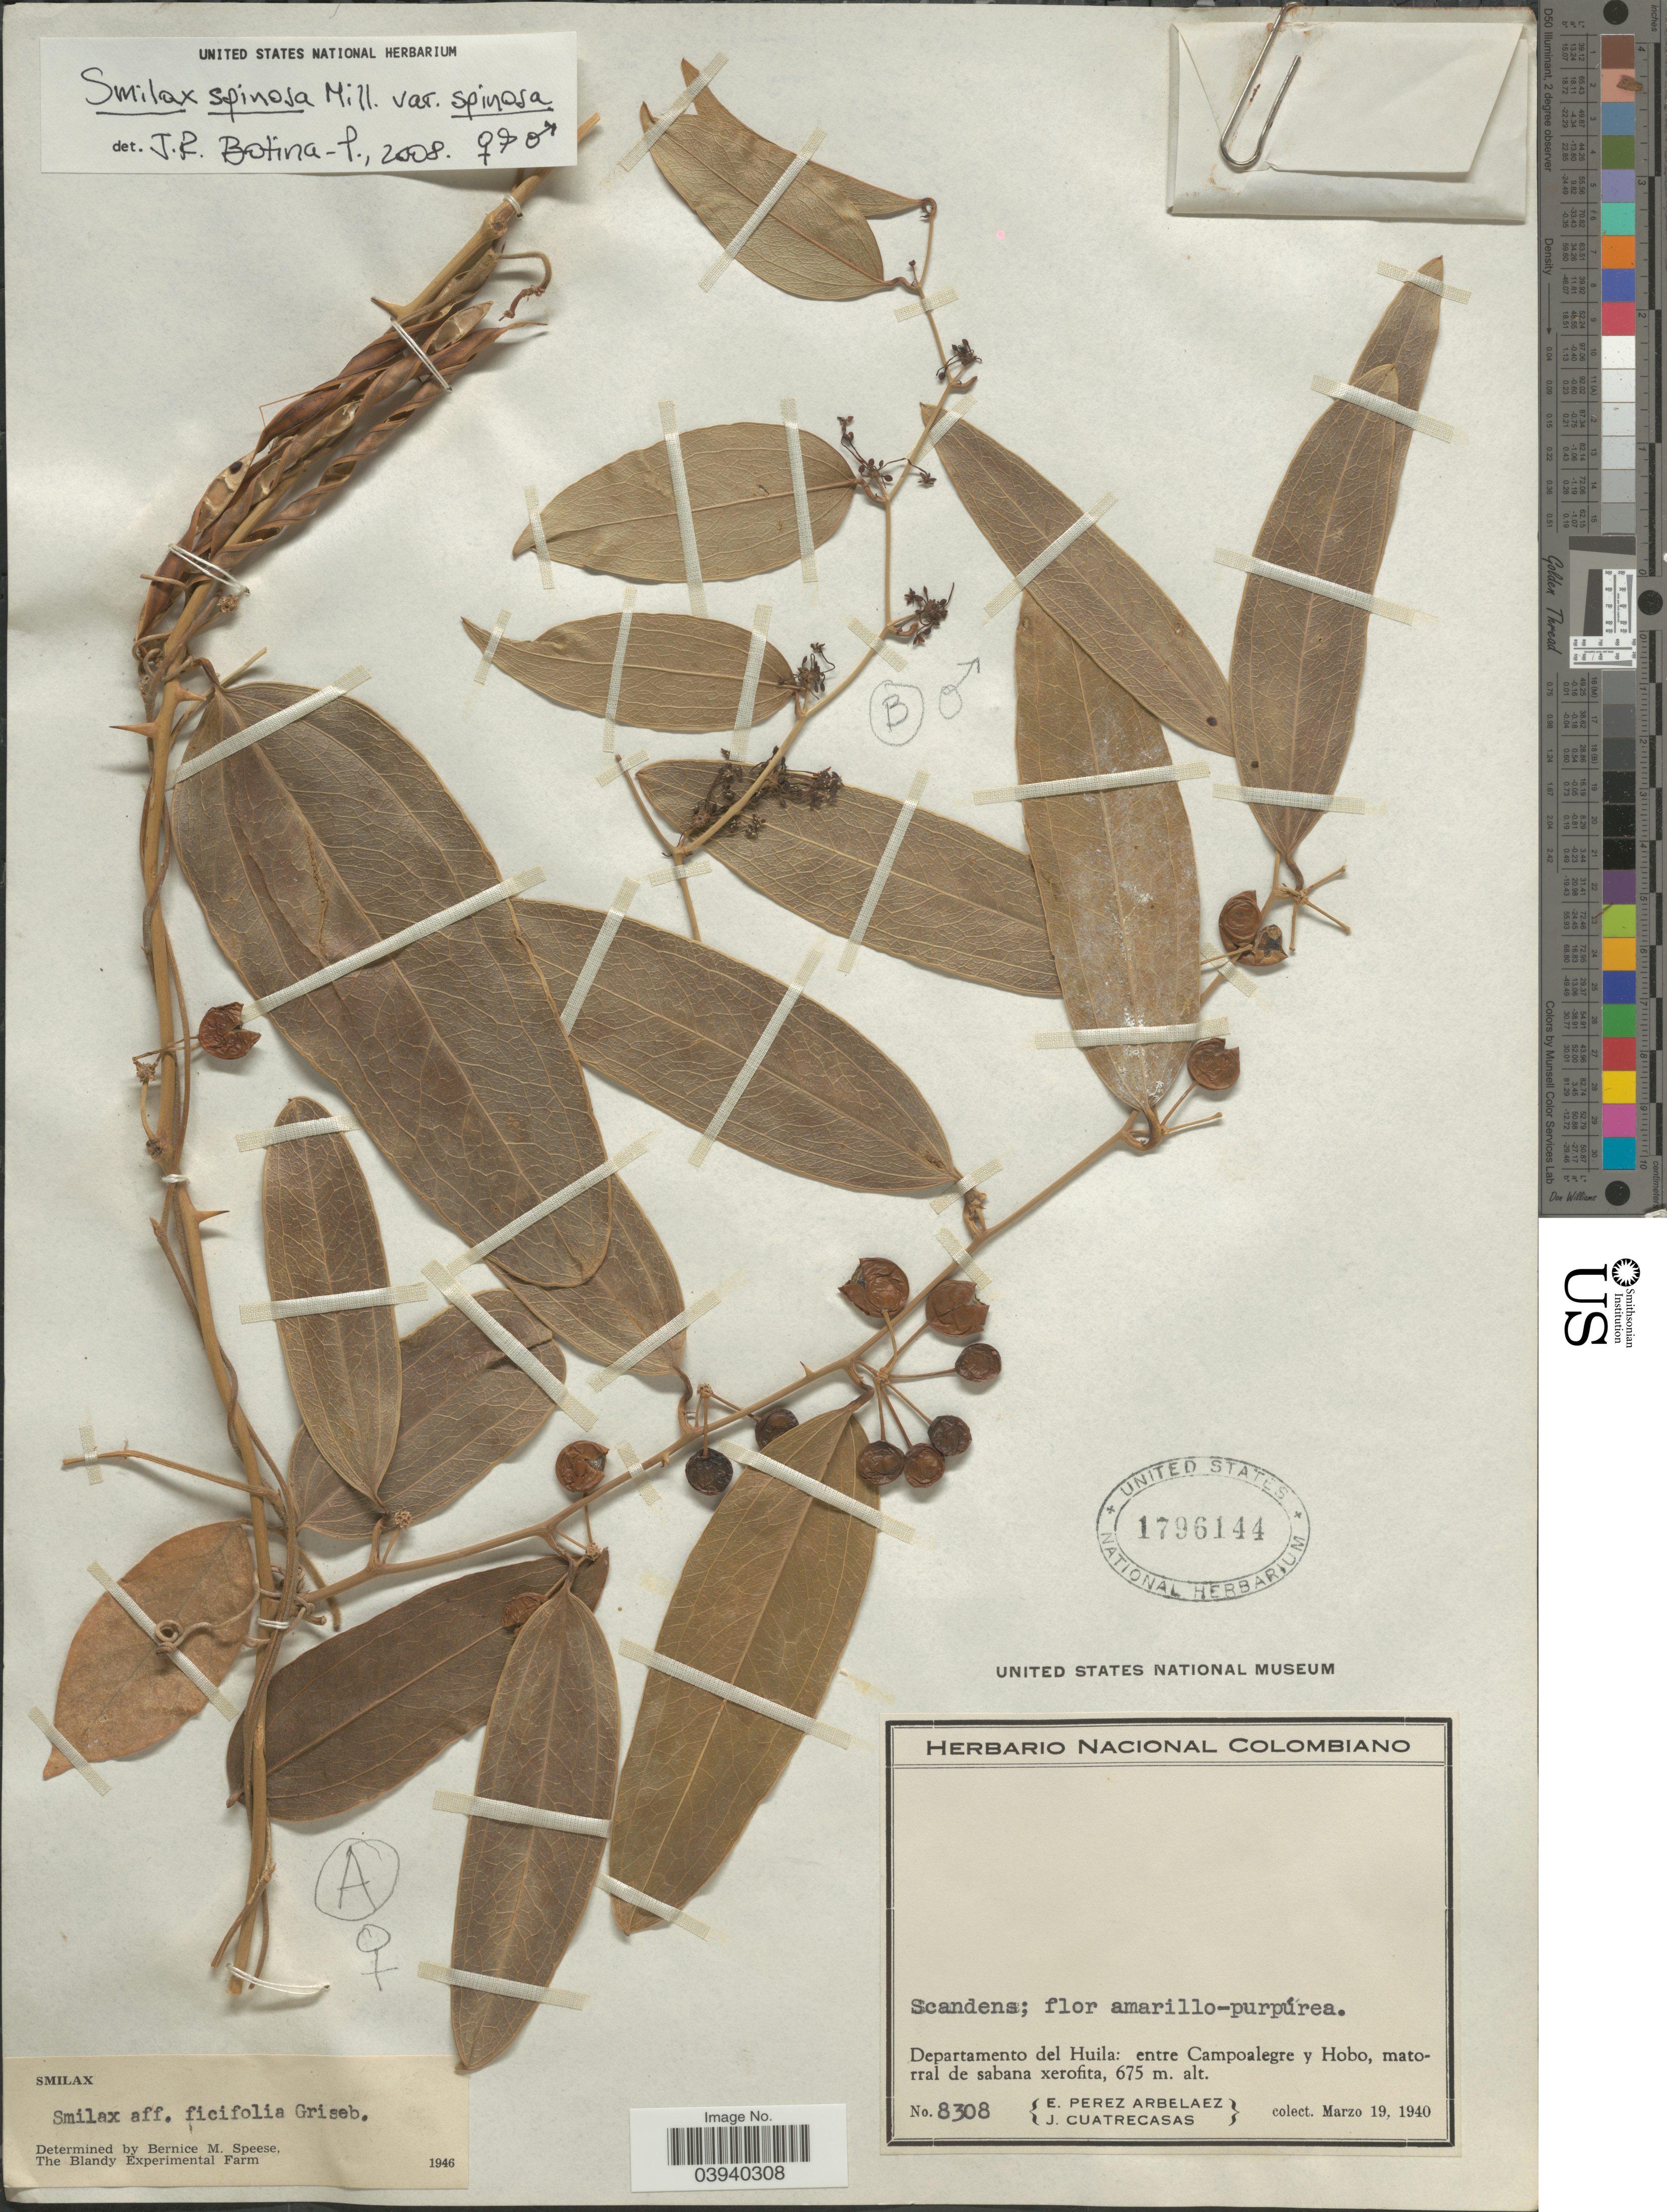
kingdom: Plantae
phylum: Tracheophyta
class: Liliopsida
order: Liliales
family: Smilacaceae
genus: Smilax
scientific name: Smilax spinosa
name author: Mill.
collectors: E. Pérez Arbeláez & J. Cuatrecasas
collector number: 8308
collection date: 1940-03-19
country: Colombia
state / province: Huila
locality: Departamento del Huila: entre Campoalegre y Hobo, matorral de sabana xerofita.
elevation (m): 675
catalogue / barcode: US 1796144